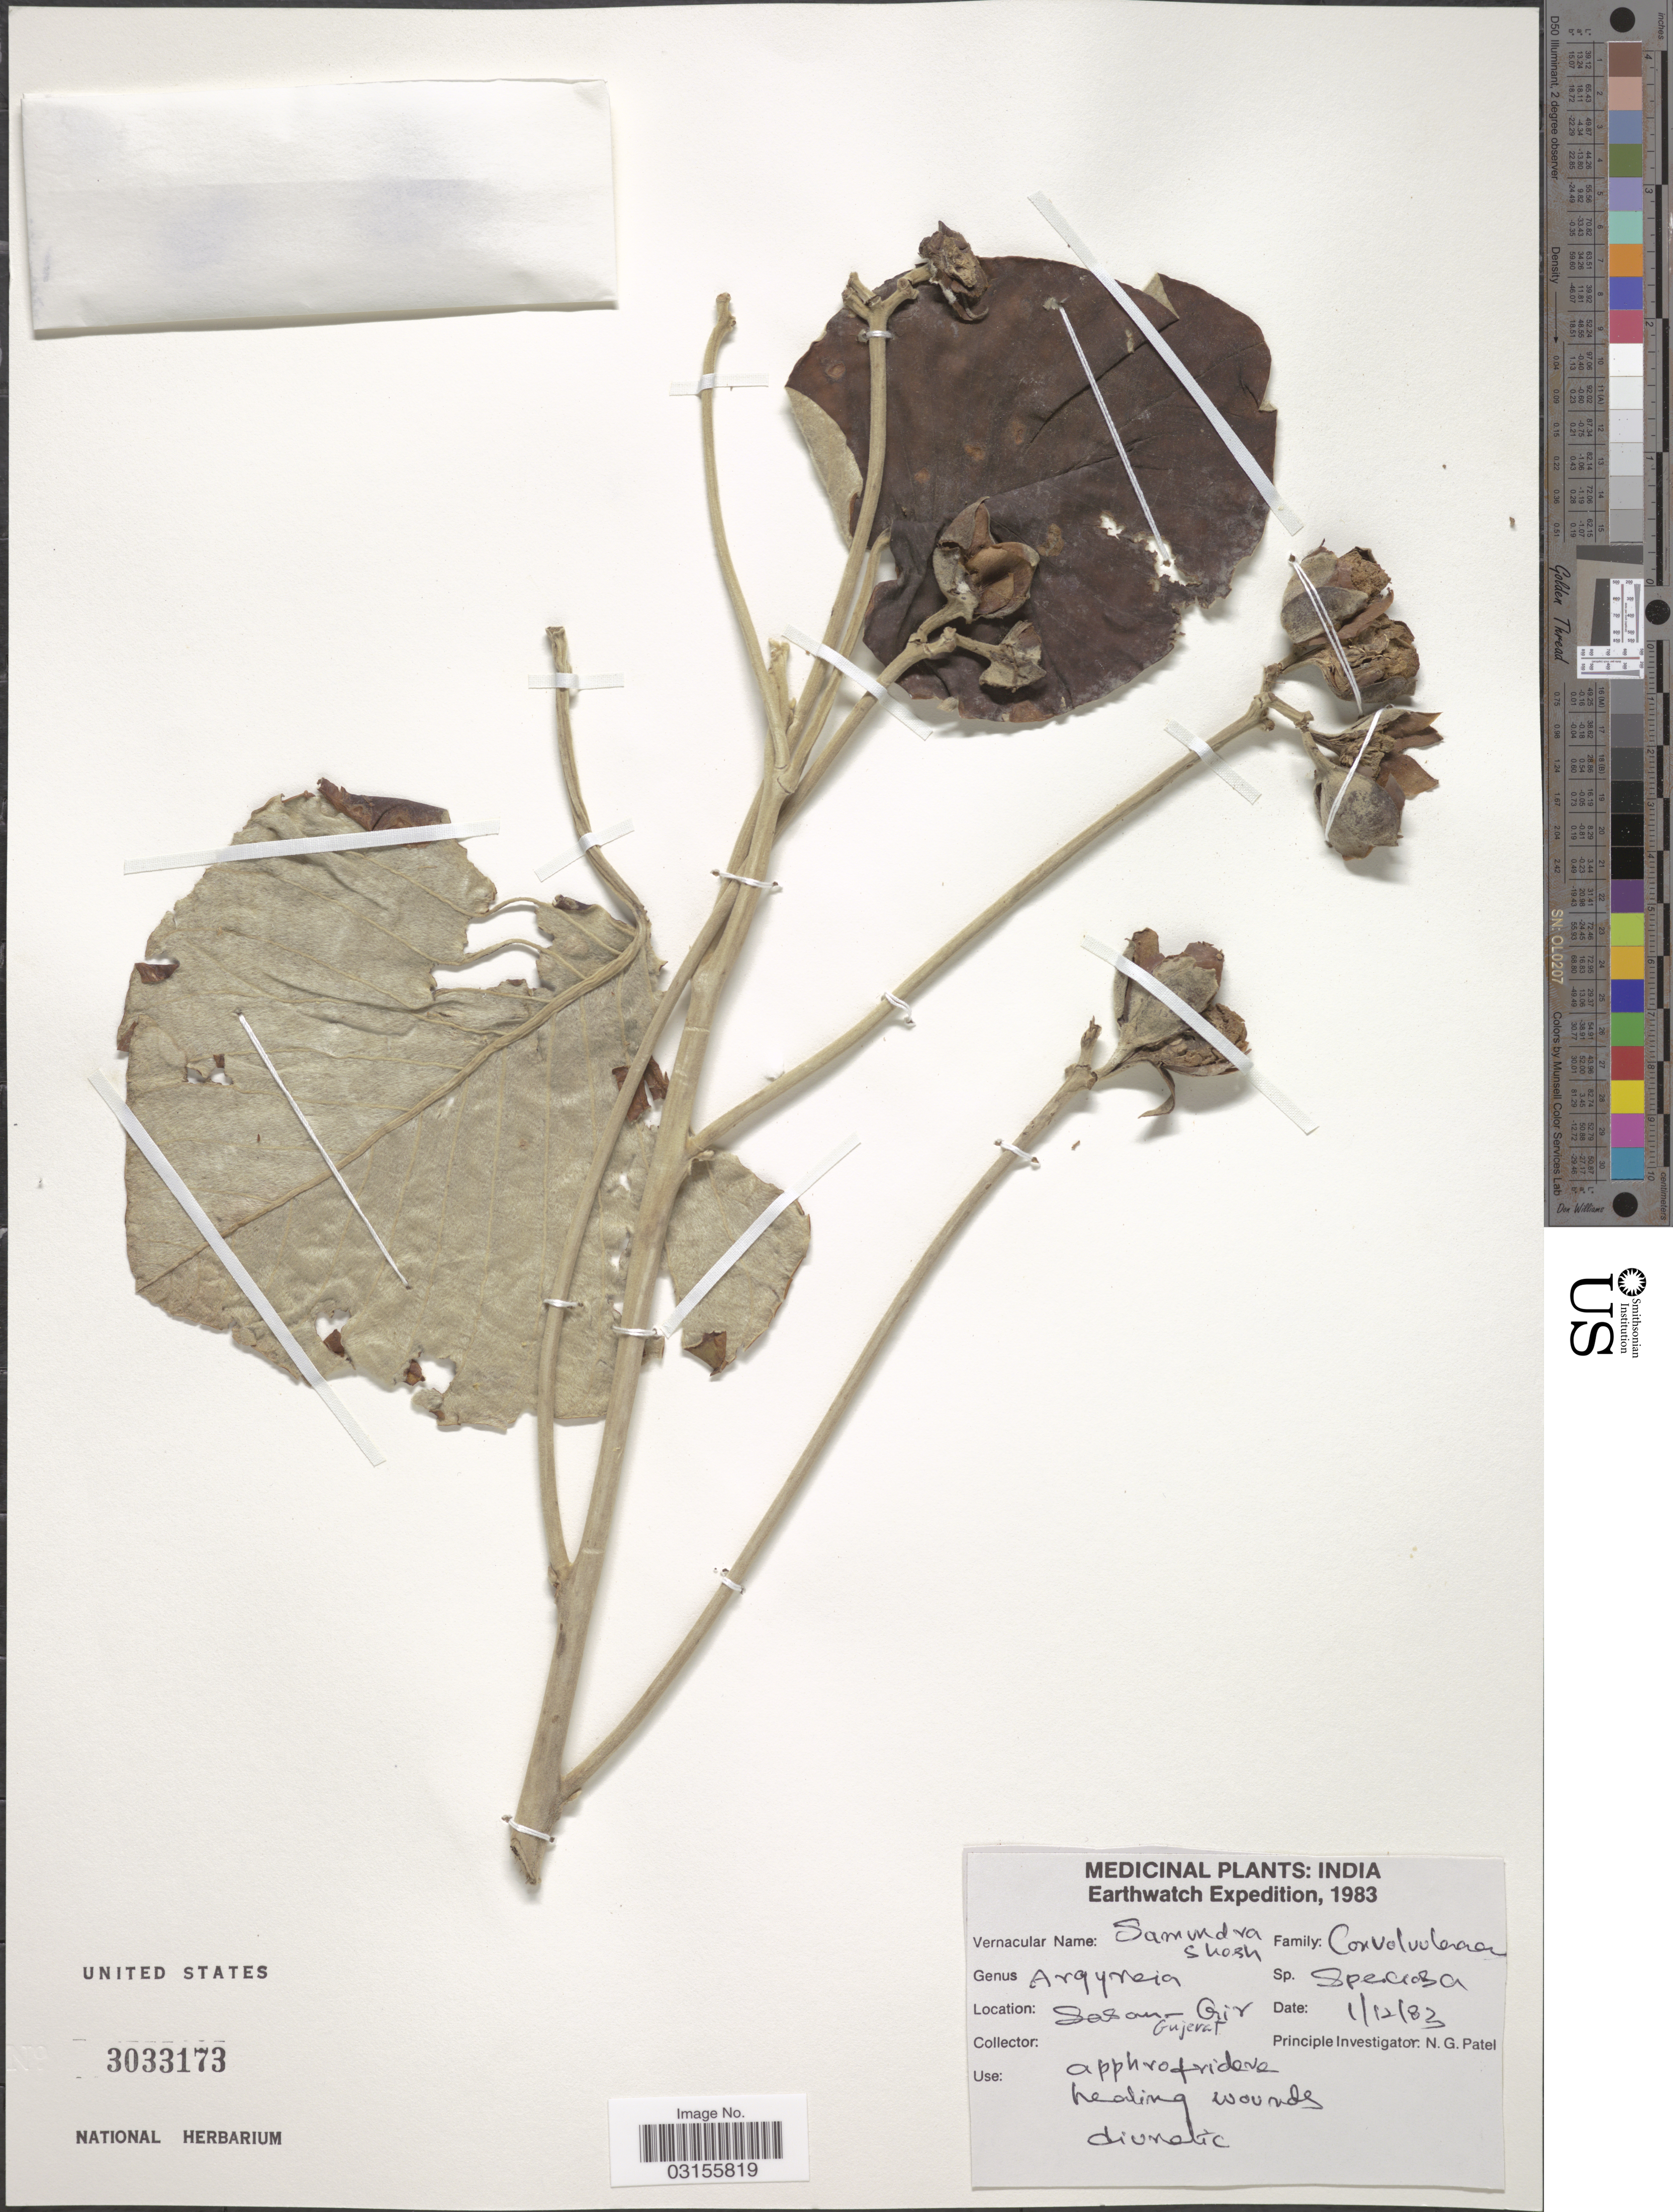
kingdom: Plantae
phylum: Tracheophyta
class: Magnoliopsida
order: Solanales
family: Convolvulaceae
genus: Argyreia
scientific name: Argyreia speciosa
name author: (L. f.) Sweet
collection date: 1983-12-01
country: India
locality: Sesan- Gir Gujerat.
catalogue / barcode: US 3033173